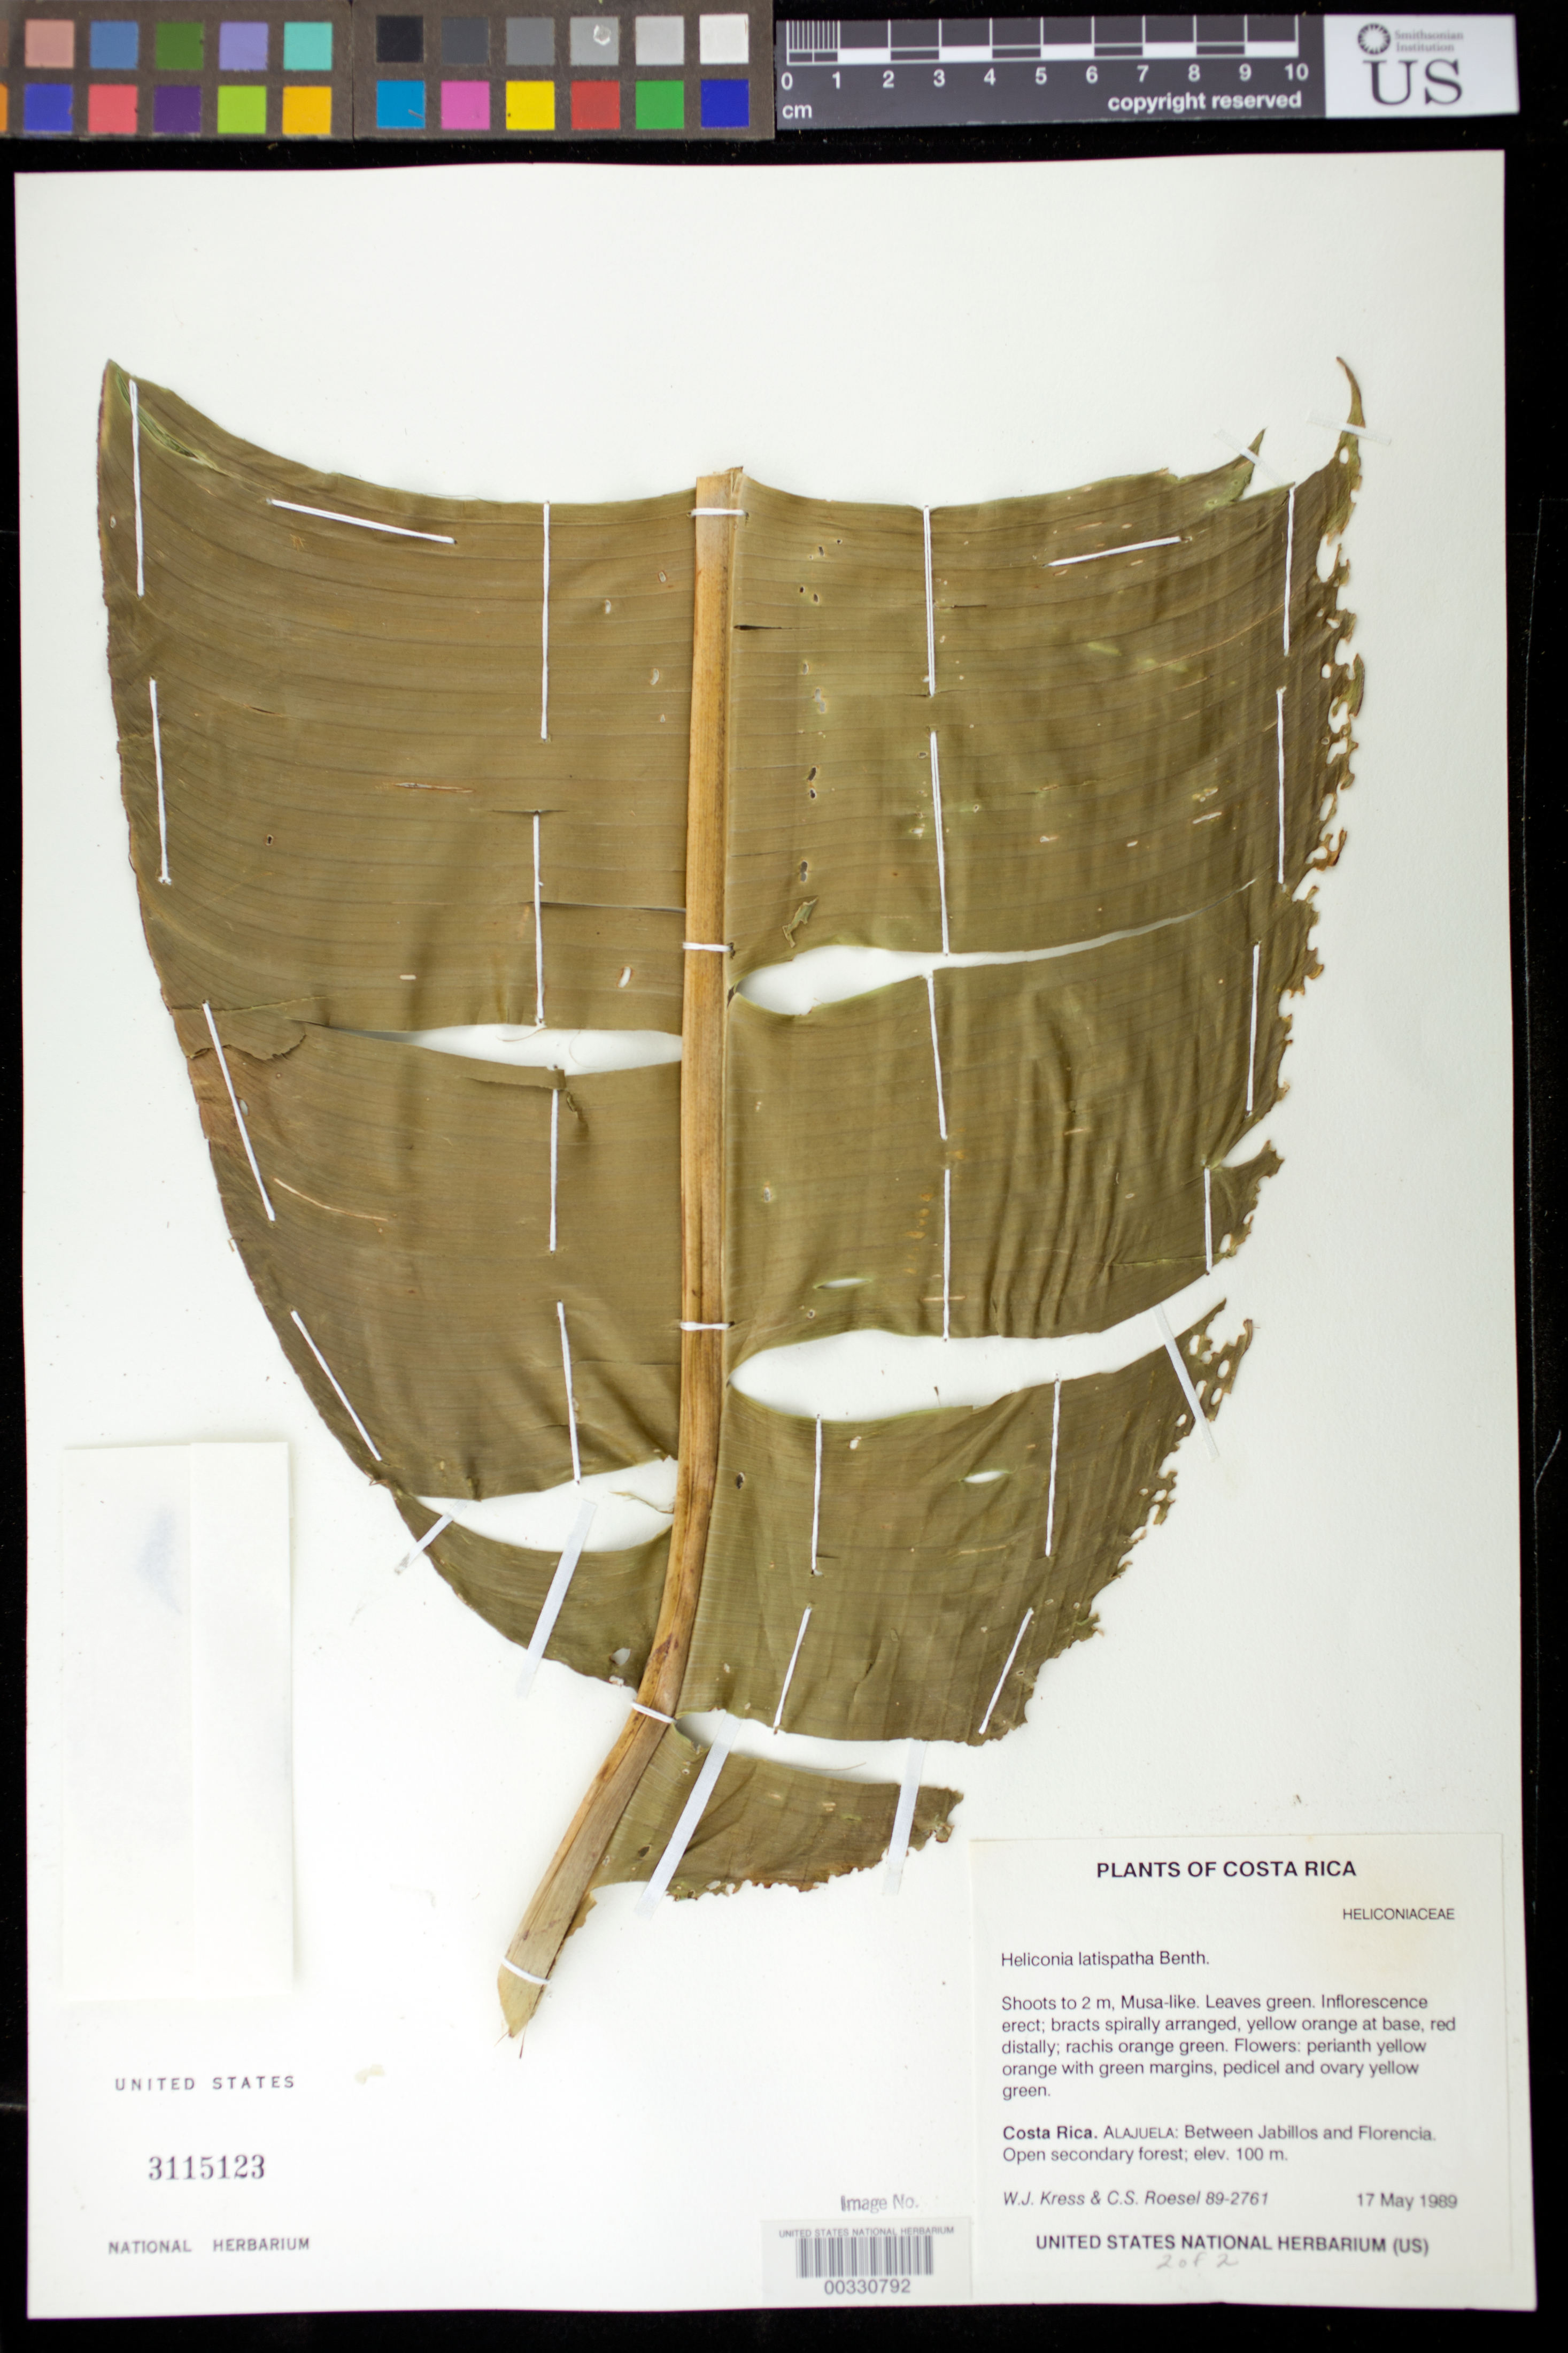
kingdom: Plantae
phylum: Tracheophyta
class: Liliopsida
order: Zingiberales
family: Heliconiaceae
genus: Heliconia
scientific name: Heliconia latispatha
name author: Benth.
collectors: W. J. Kress & C. S. Roesel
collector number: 89-2761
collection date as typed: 17 May 1989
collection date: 1989-05-17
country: Costa Rica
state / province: Alajuela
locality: Between Jabillos and Florencia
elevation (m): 100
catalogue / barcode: US 3115123